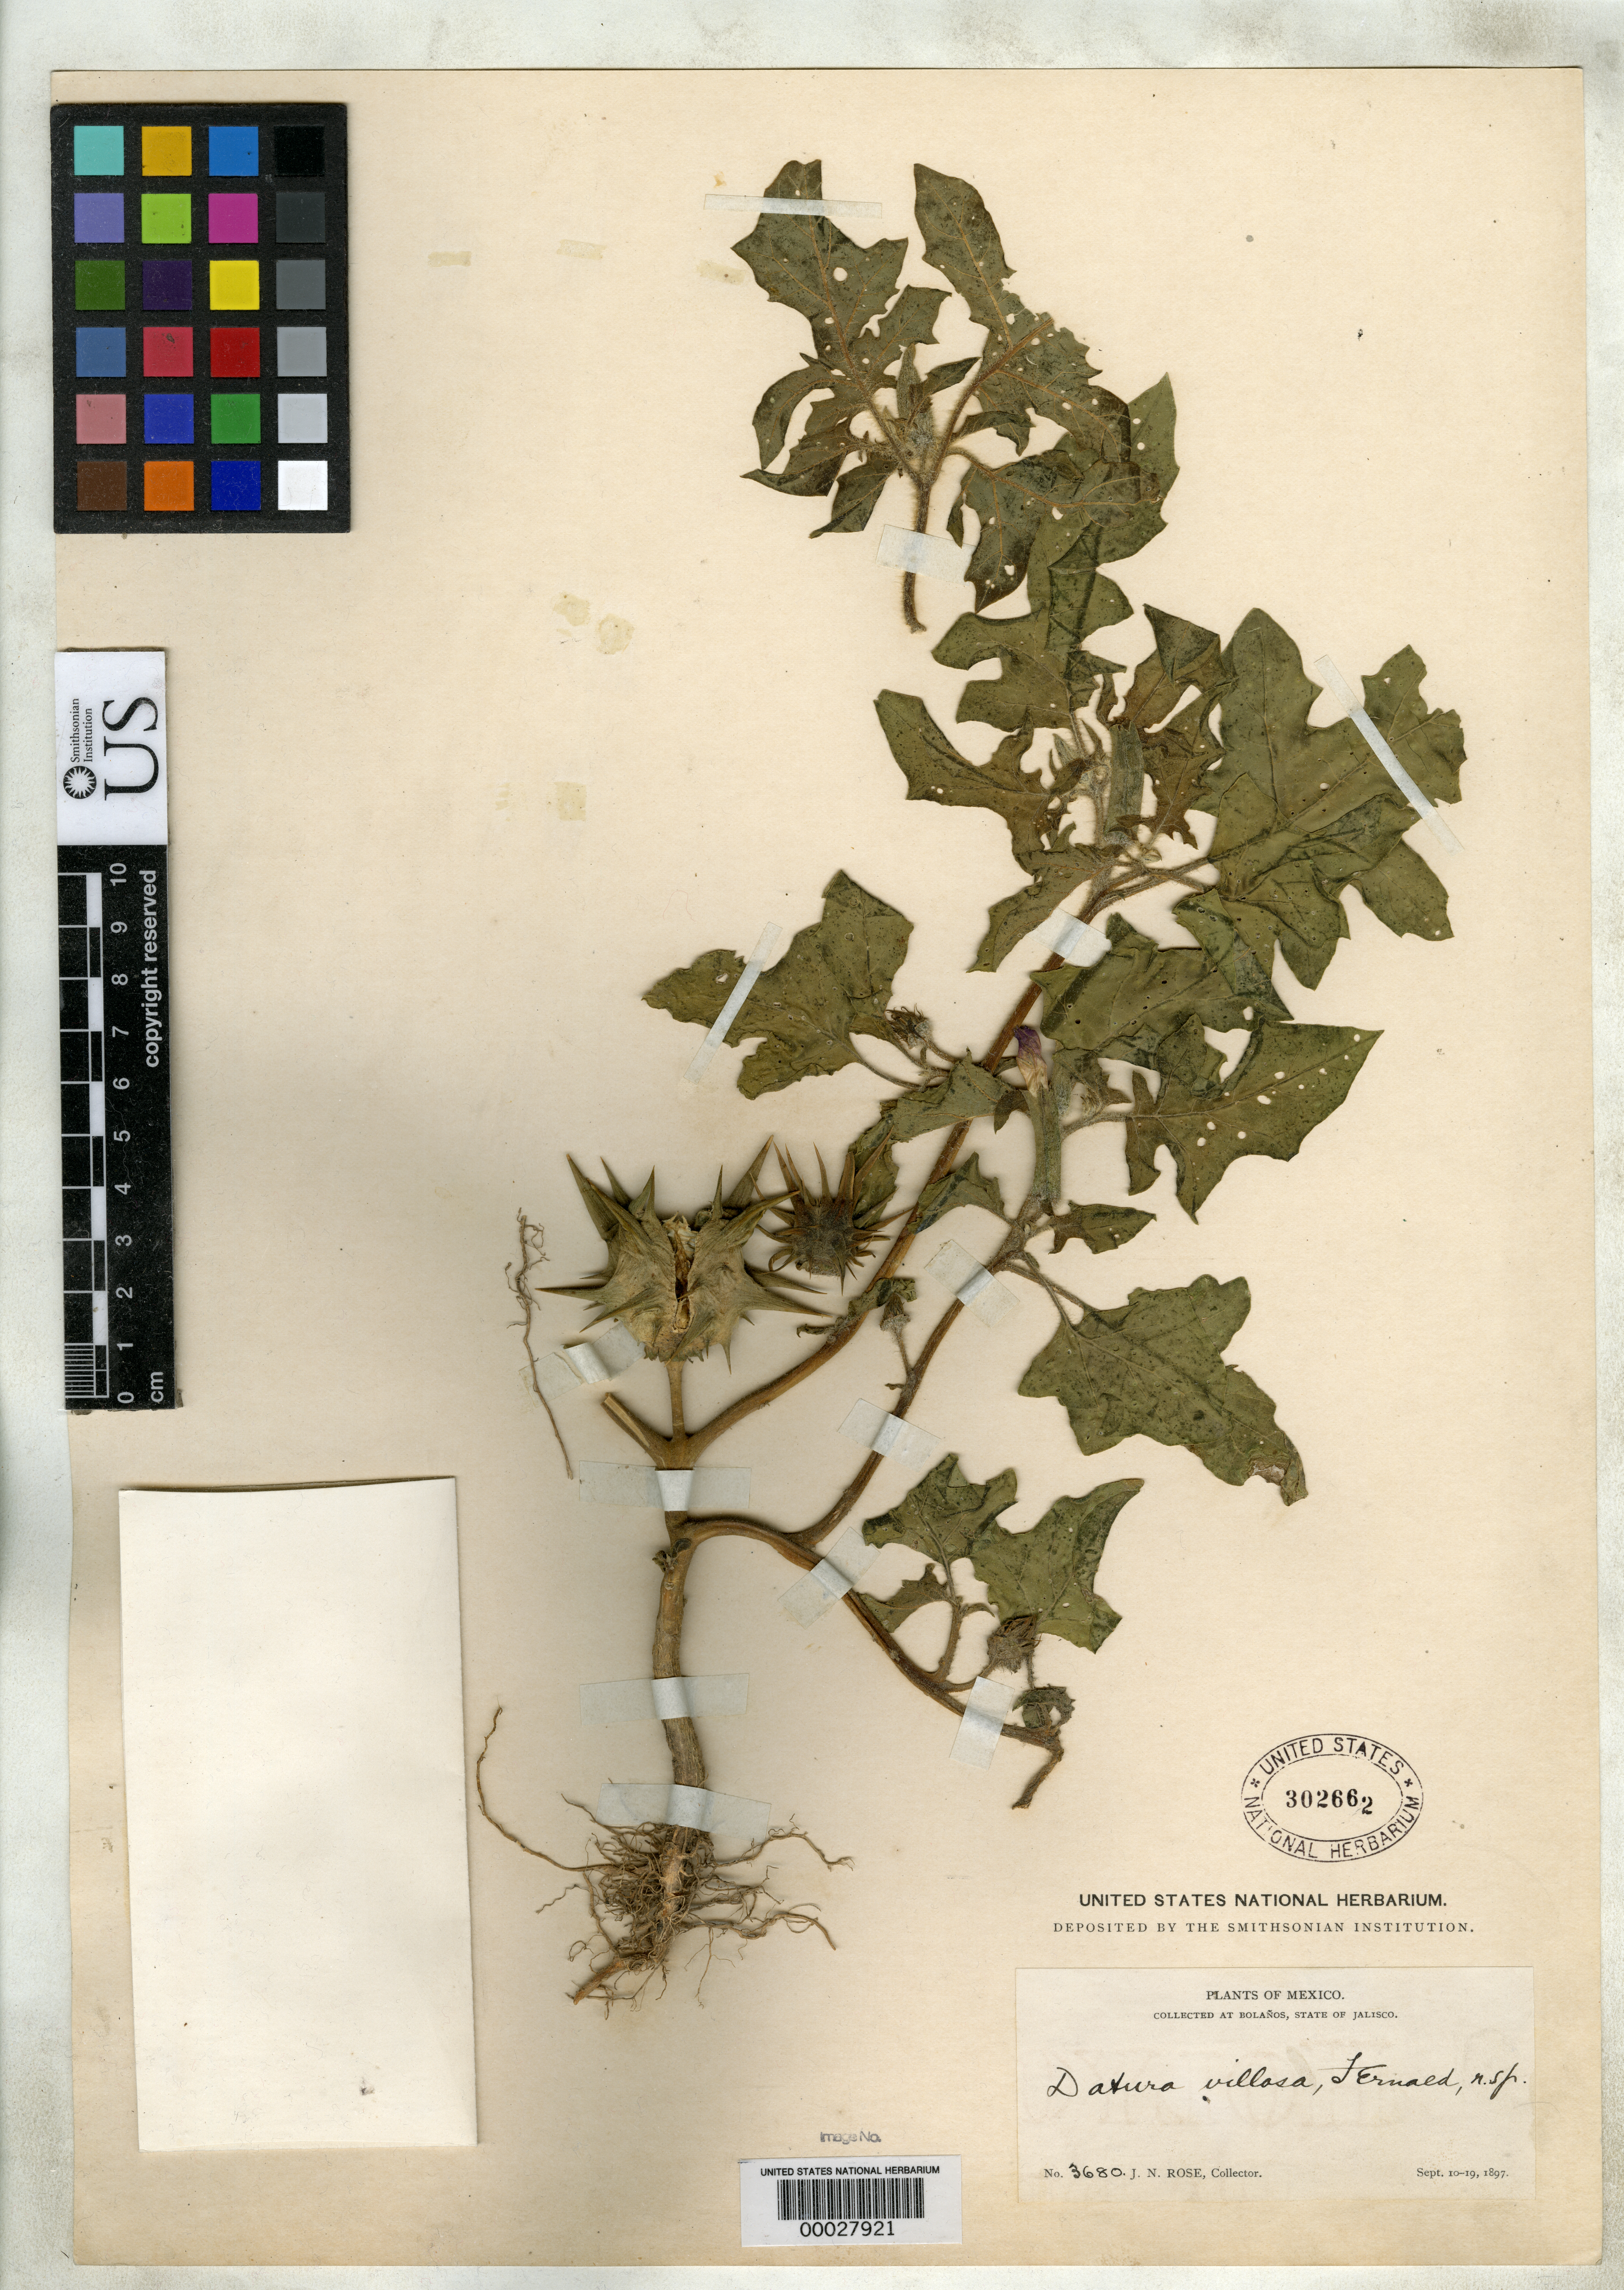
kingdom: Plantae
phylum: Tracheophyta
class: Magnoliopsida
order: Solanales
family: Solanaceae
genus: Datura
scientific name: Datura villosa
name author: Fernald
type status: Isosyntype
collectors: J. N. Rose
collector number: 3680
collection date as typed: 10 Sep 1897 to 19 Sep 1897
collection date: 1897-09-10/1897-09-19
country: Mexico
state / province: Jalisco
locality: Bolanos.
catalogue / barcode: US 302662